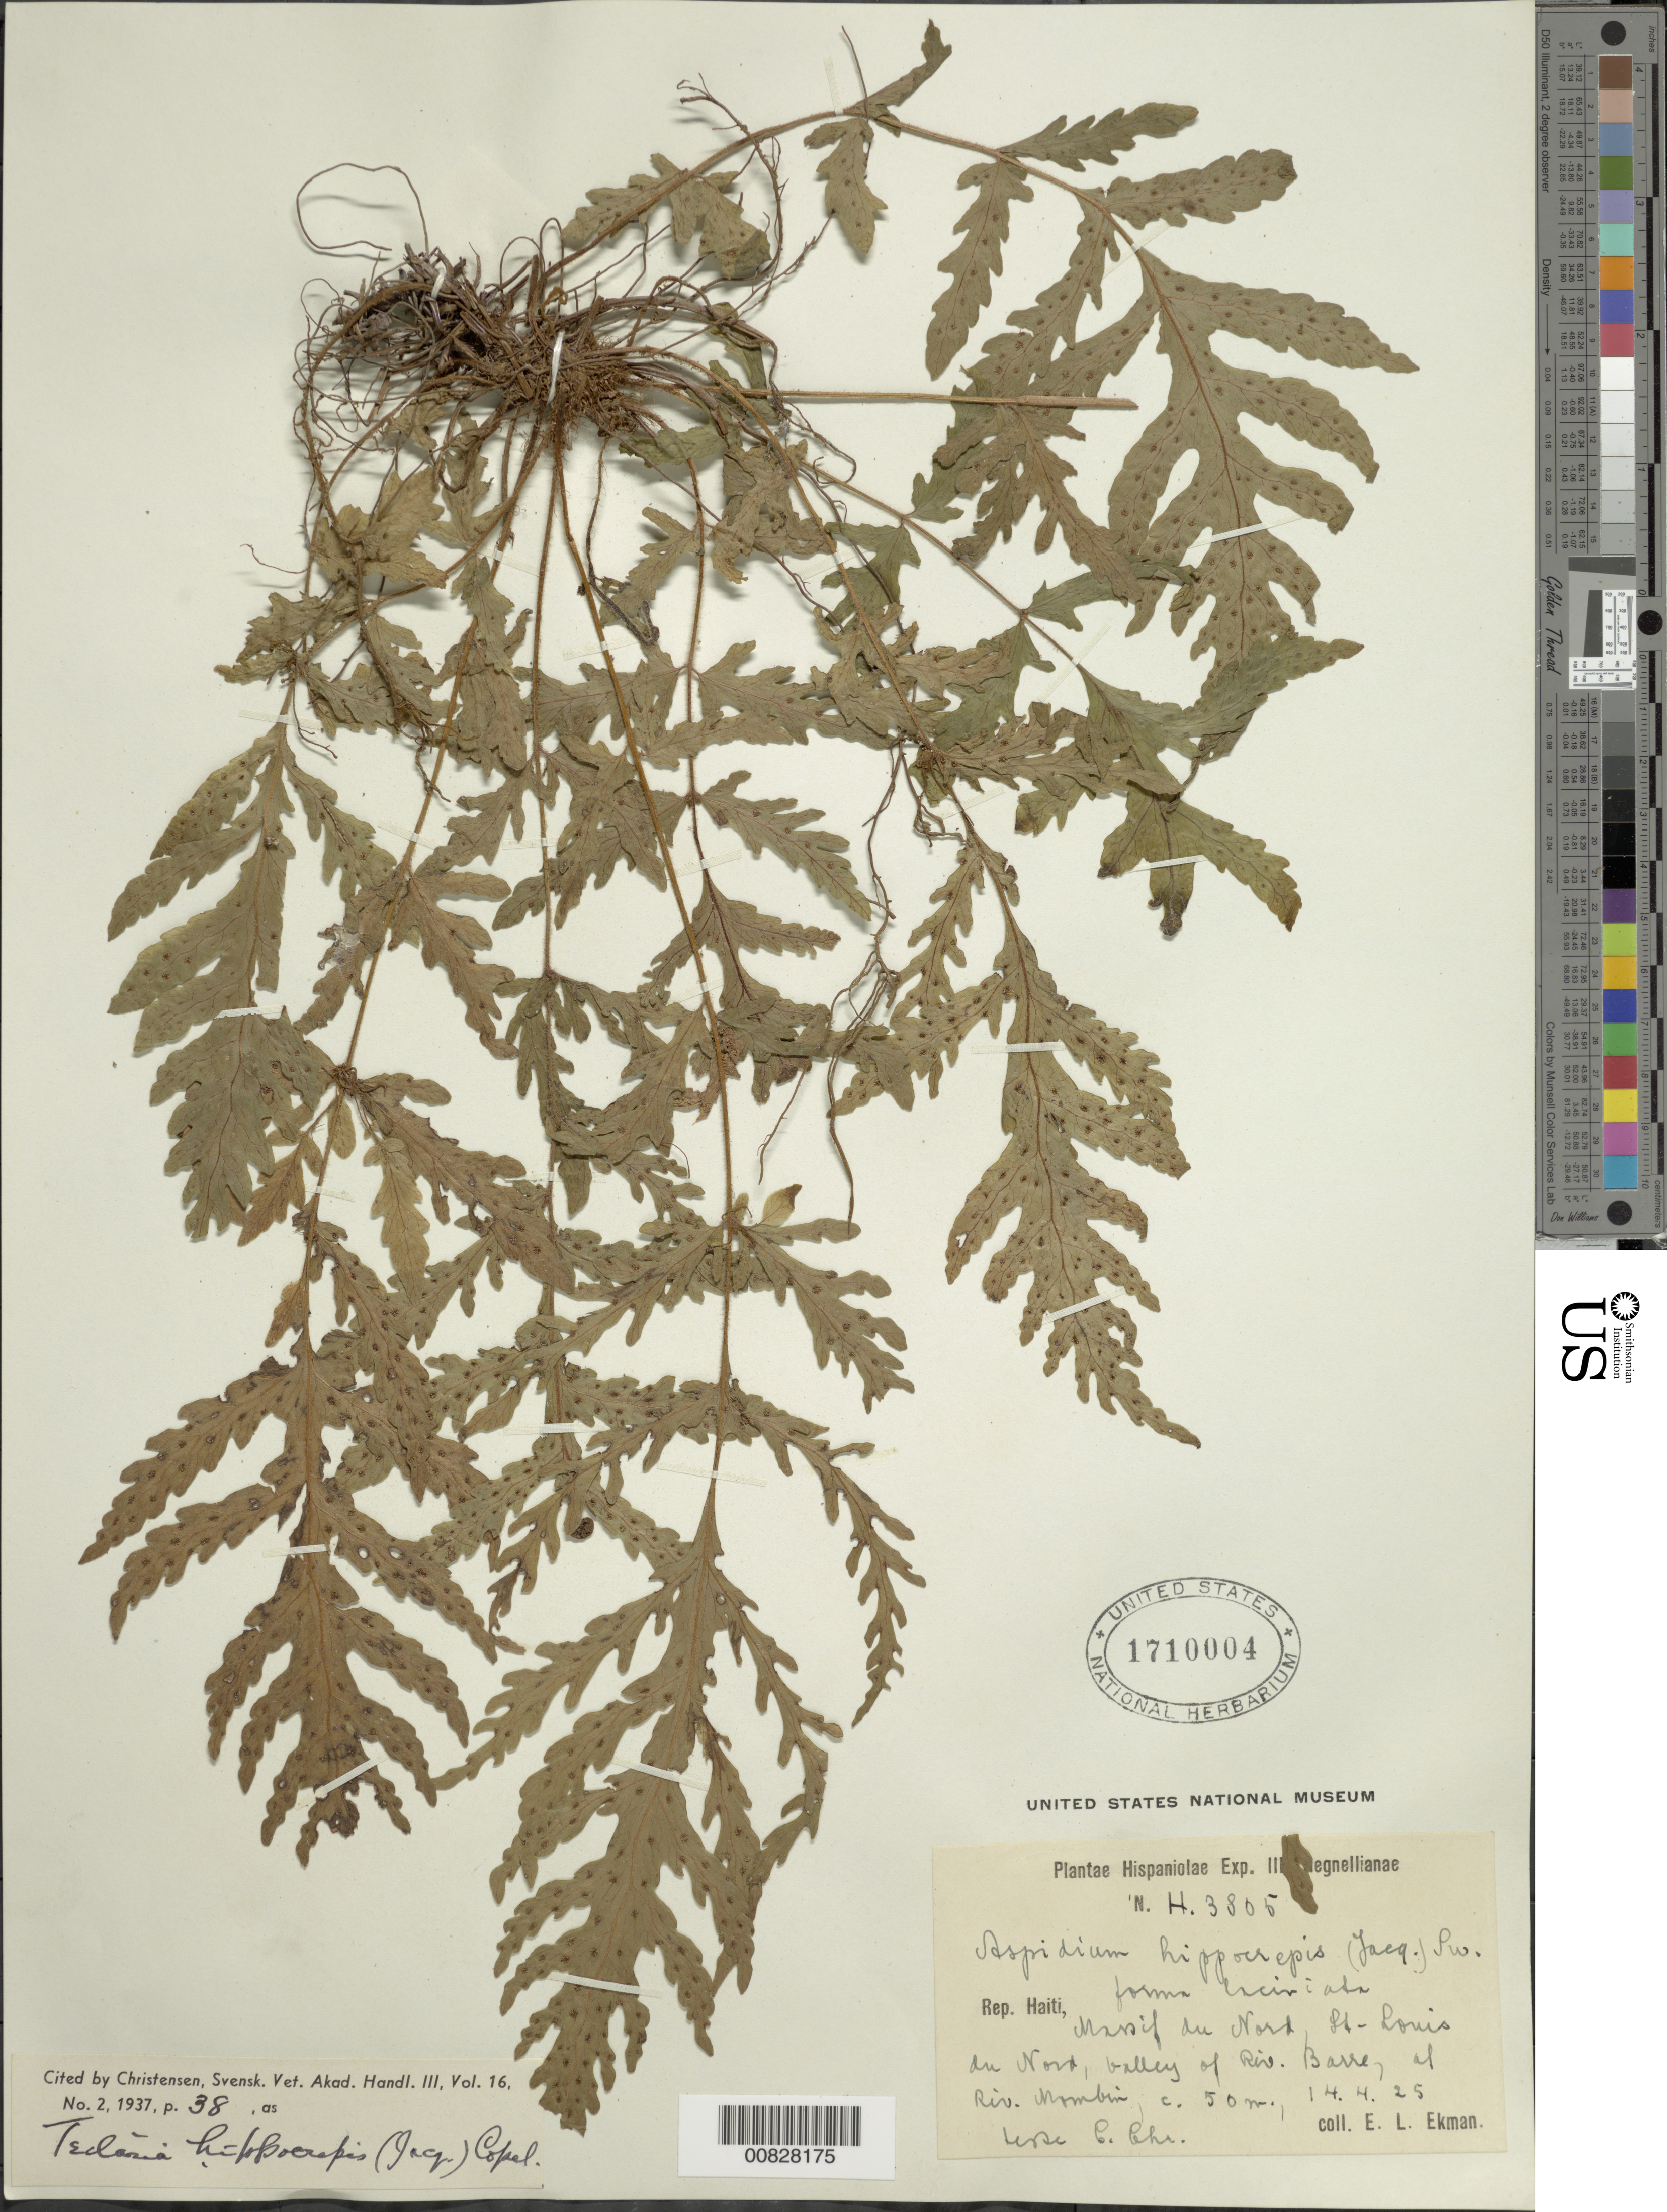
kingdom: Plantae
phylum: Tracheophyta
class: Polypodiopsida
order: Polypodiales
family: Tectariaceae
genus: Tectaria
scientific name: Tectaria cicutaria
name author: (L.) Copel.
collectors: E. L. Ekman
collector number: H 3805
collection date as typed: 14 Apr 1925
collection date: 1925-04-14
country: Haiti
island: Hispaniola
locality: Massif du Nord, St. Louis du Nord, valley of Río Barre, at Riv. Mombin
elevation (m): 50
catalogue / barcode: US 1710004